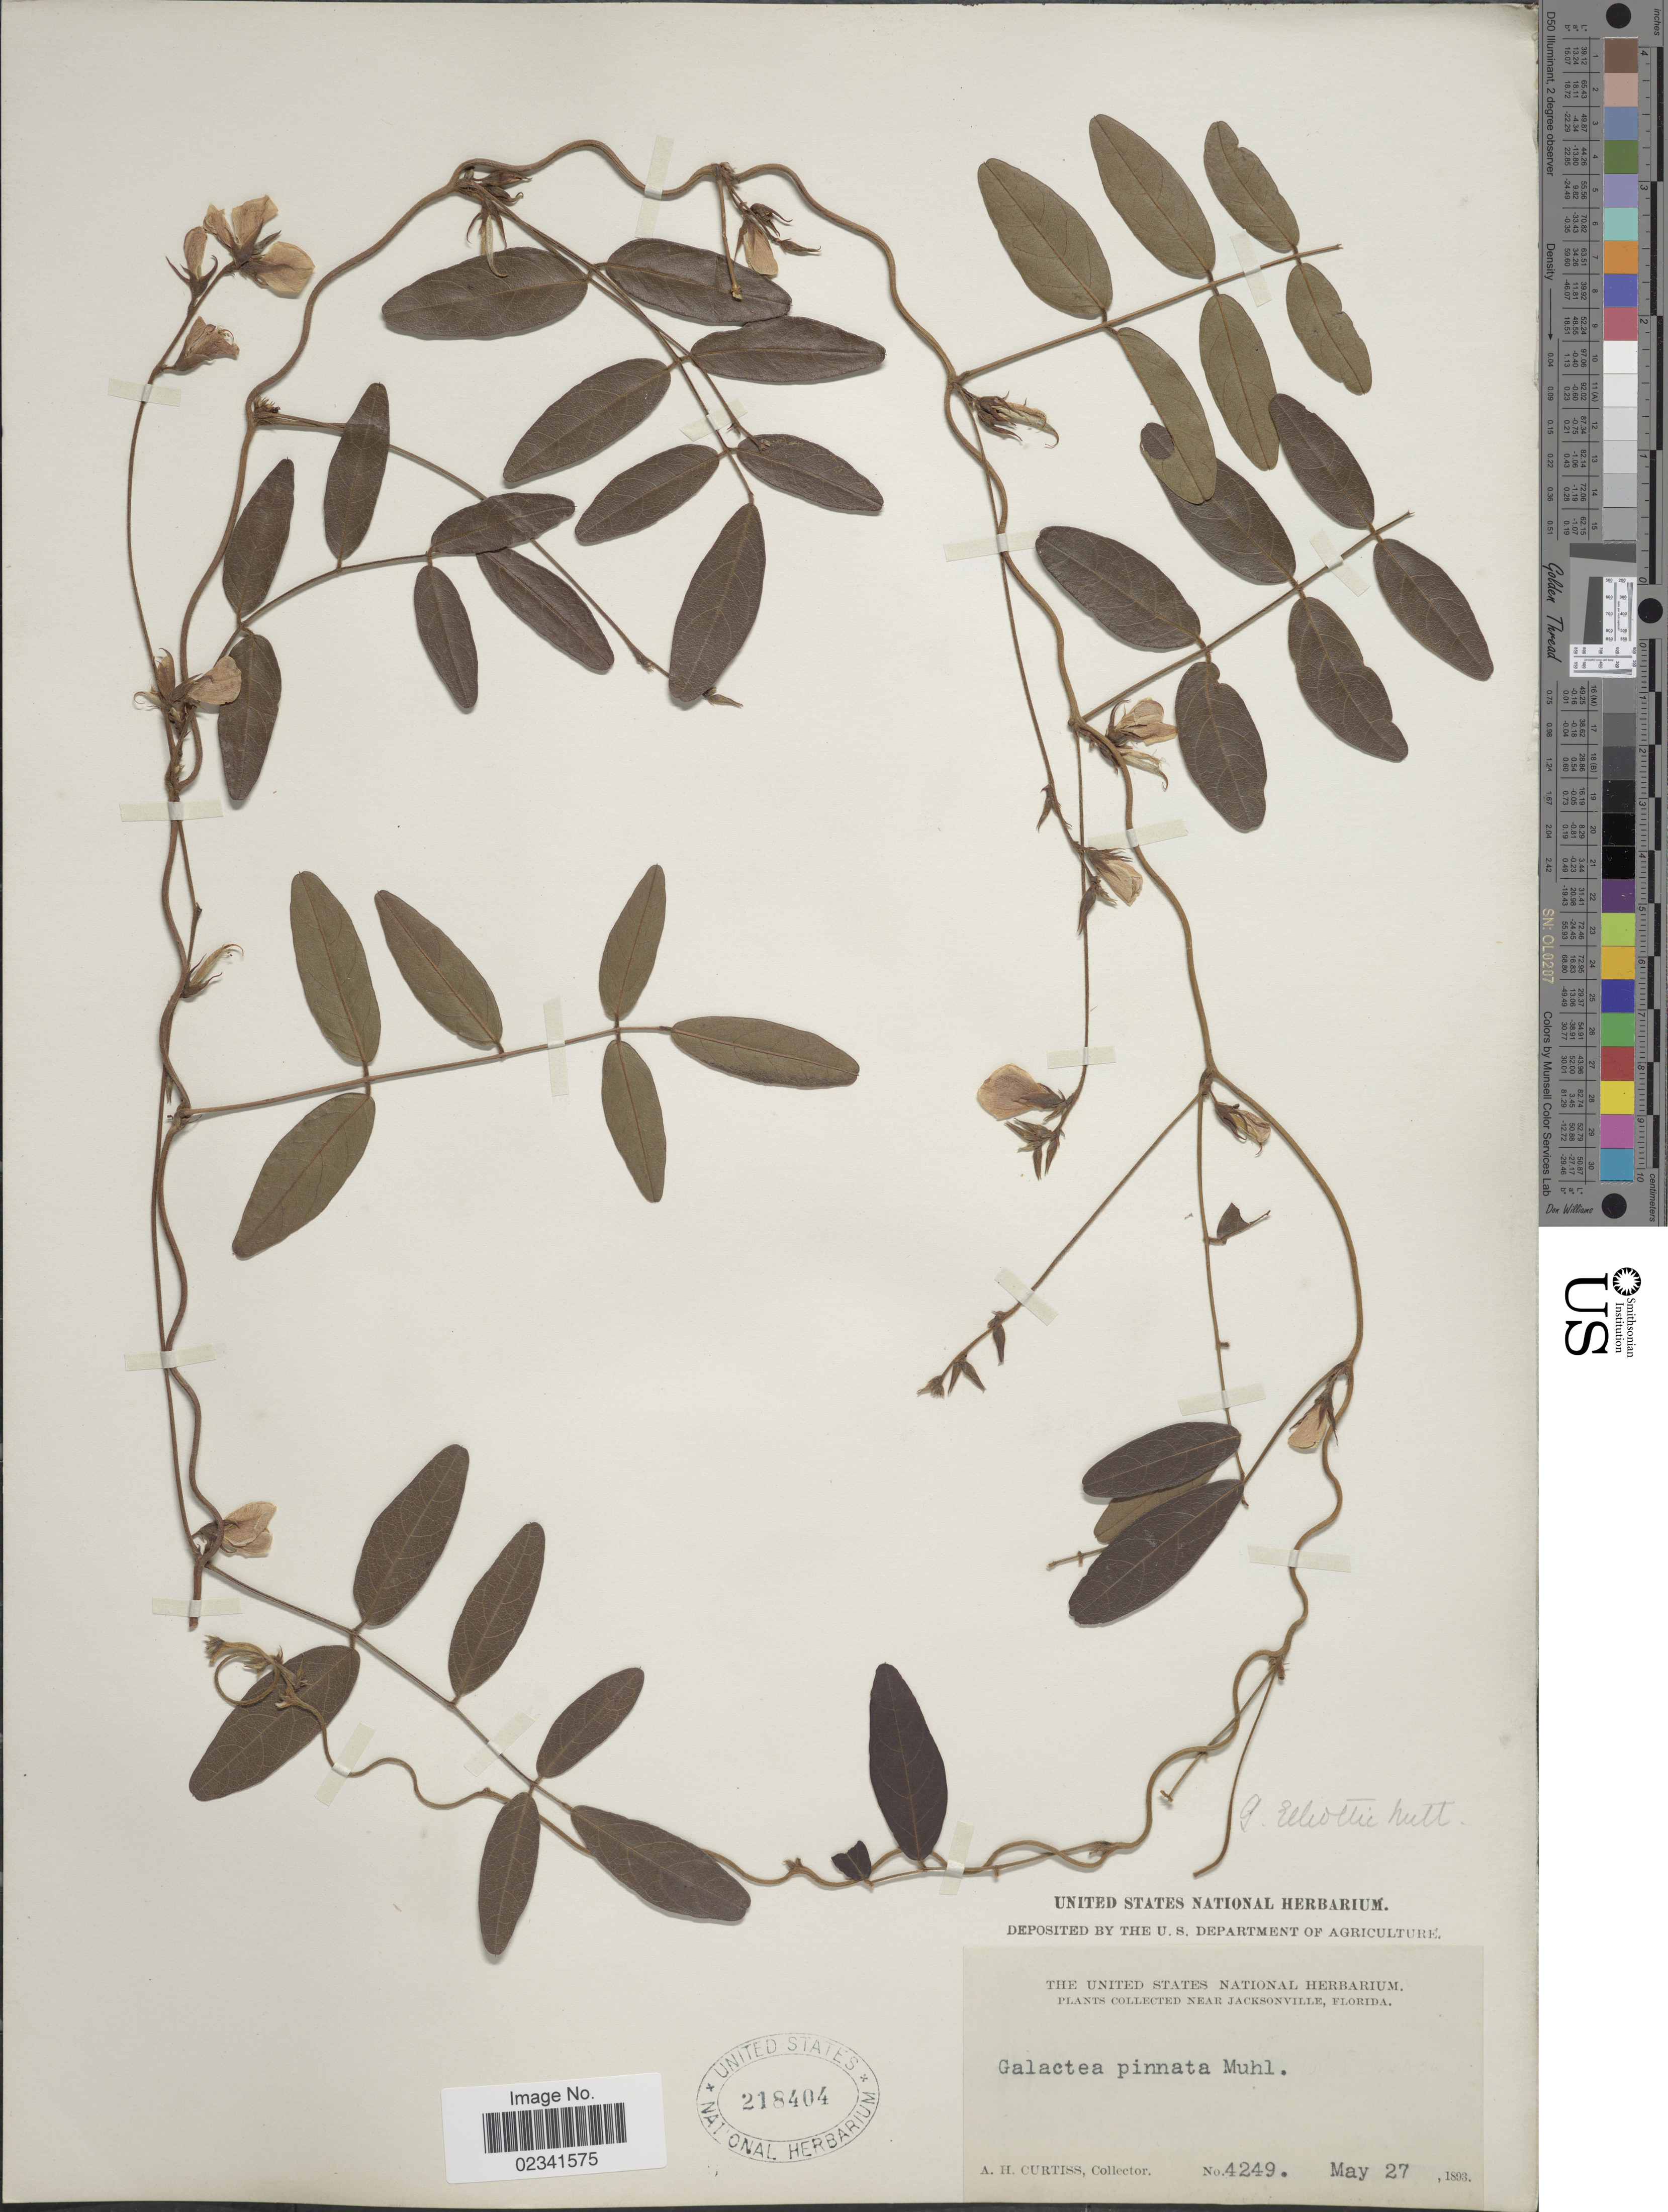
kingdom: Plantae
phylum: Tracheophyta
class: Magnoliopsida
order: Fabales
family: Fabaceae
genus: Galactia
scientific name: Galactia elliottii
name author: Nutt.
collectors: A. H. Curtiss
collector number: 4249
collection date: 1893-05-27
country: United States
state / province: Florida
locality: Near Jacksonville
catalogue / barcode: US 218404